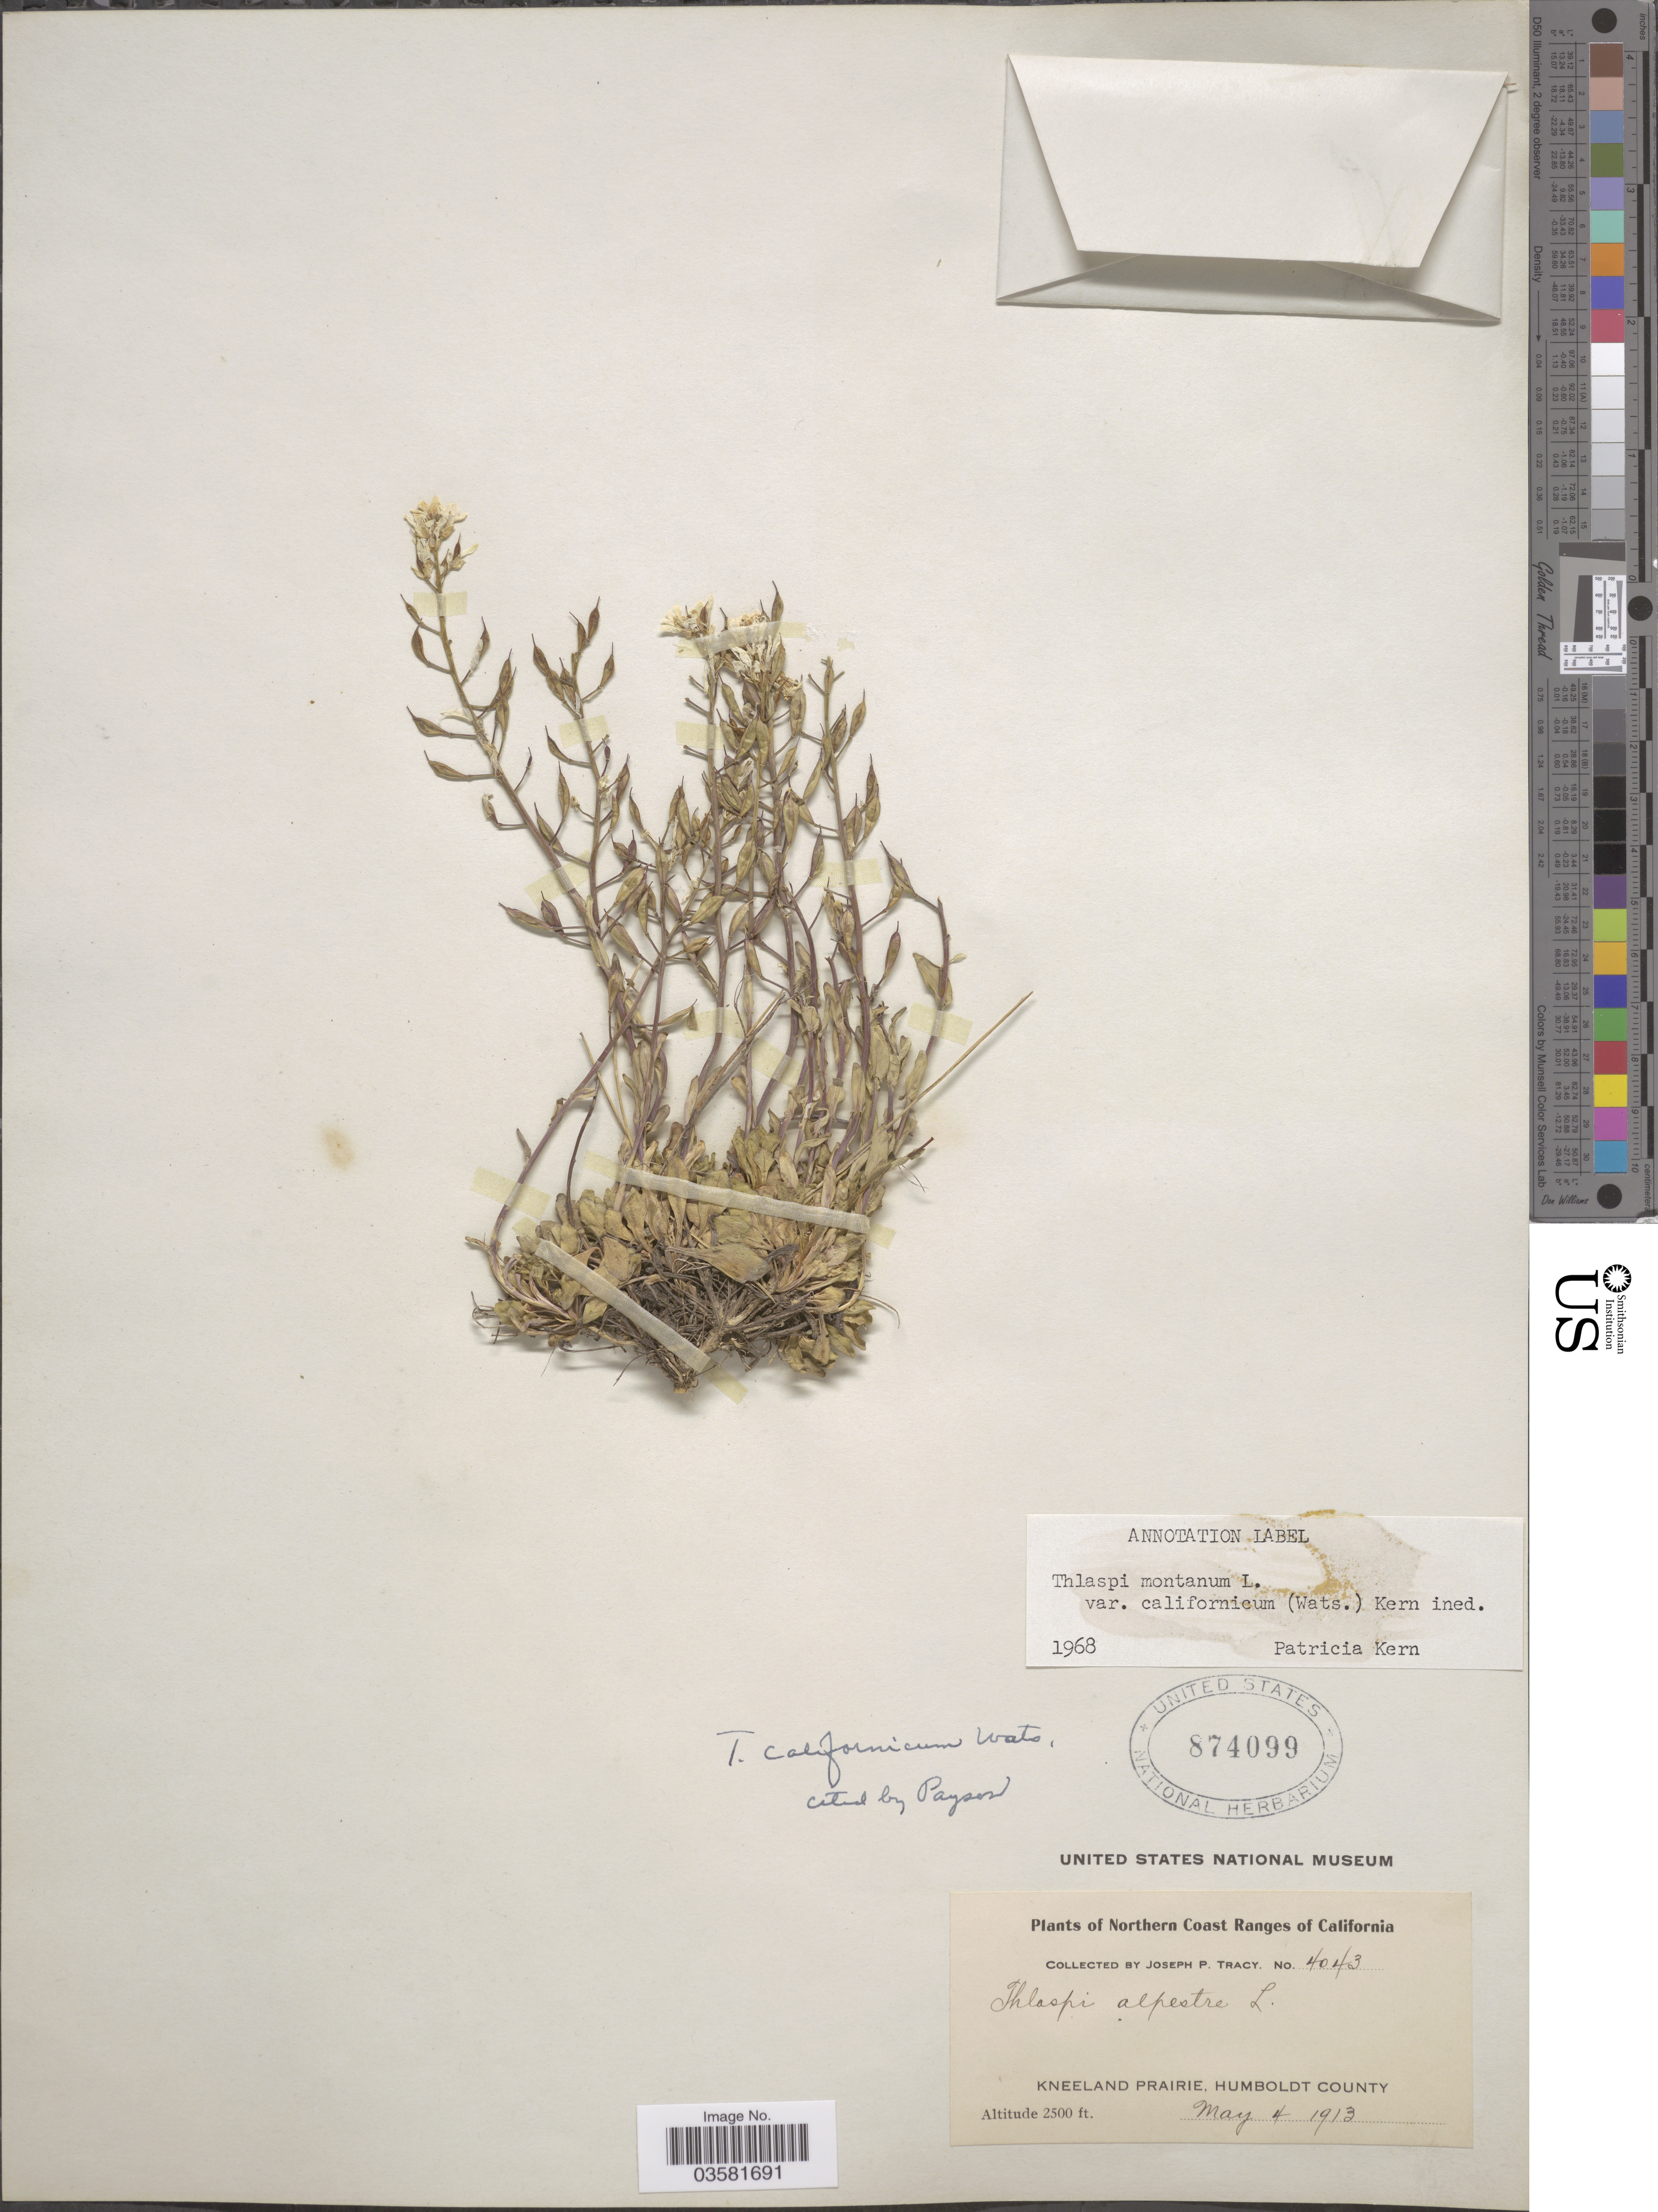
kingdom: Plantae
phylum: Tracheophyta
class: Magnoliopsida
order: Brassicales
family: Brassicaceae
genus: Thlaspi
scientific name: Thlaspi montanum var. californicum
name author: (S. Watson) P.K. Holmgren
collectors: J. Tracy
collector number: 4043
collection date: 1913-05-04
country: United States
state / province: California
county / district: Humboldt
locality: Northern Coast Ranges of California. Kneeland Prairie, Humboldt County.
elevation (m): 762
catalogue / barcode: US 874099